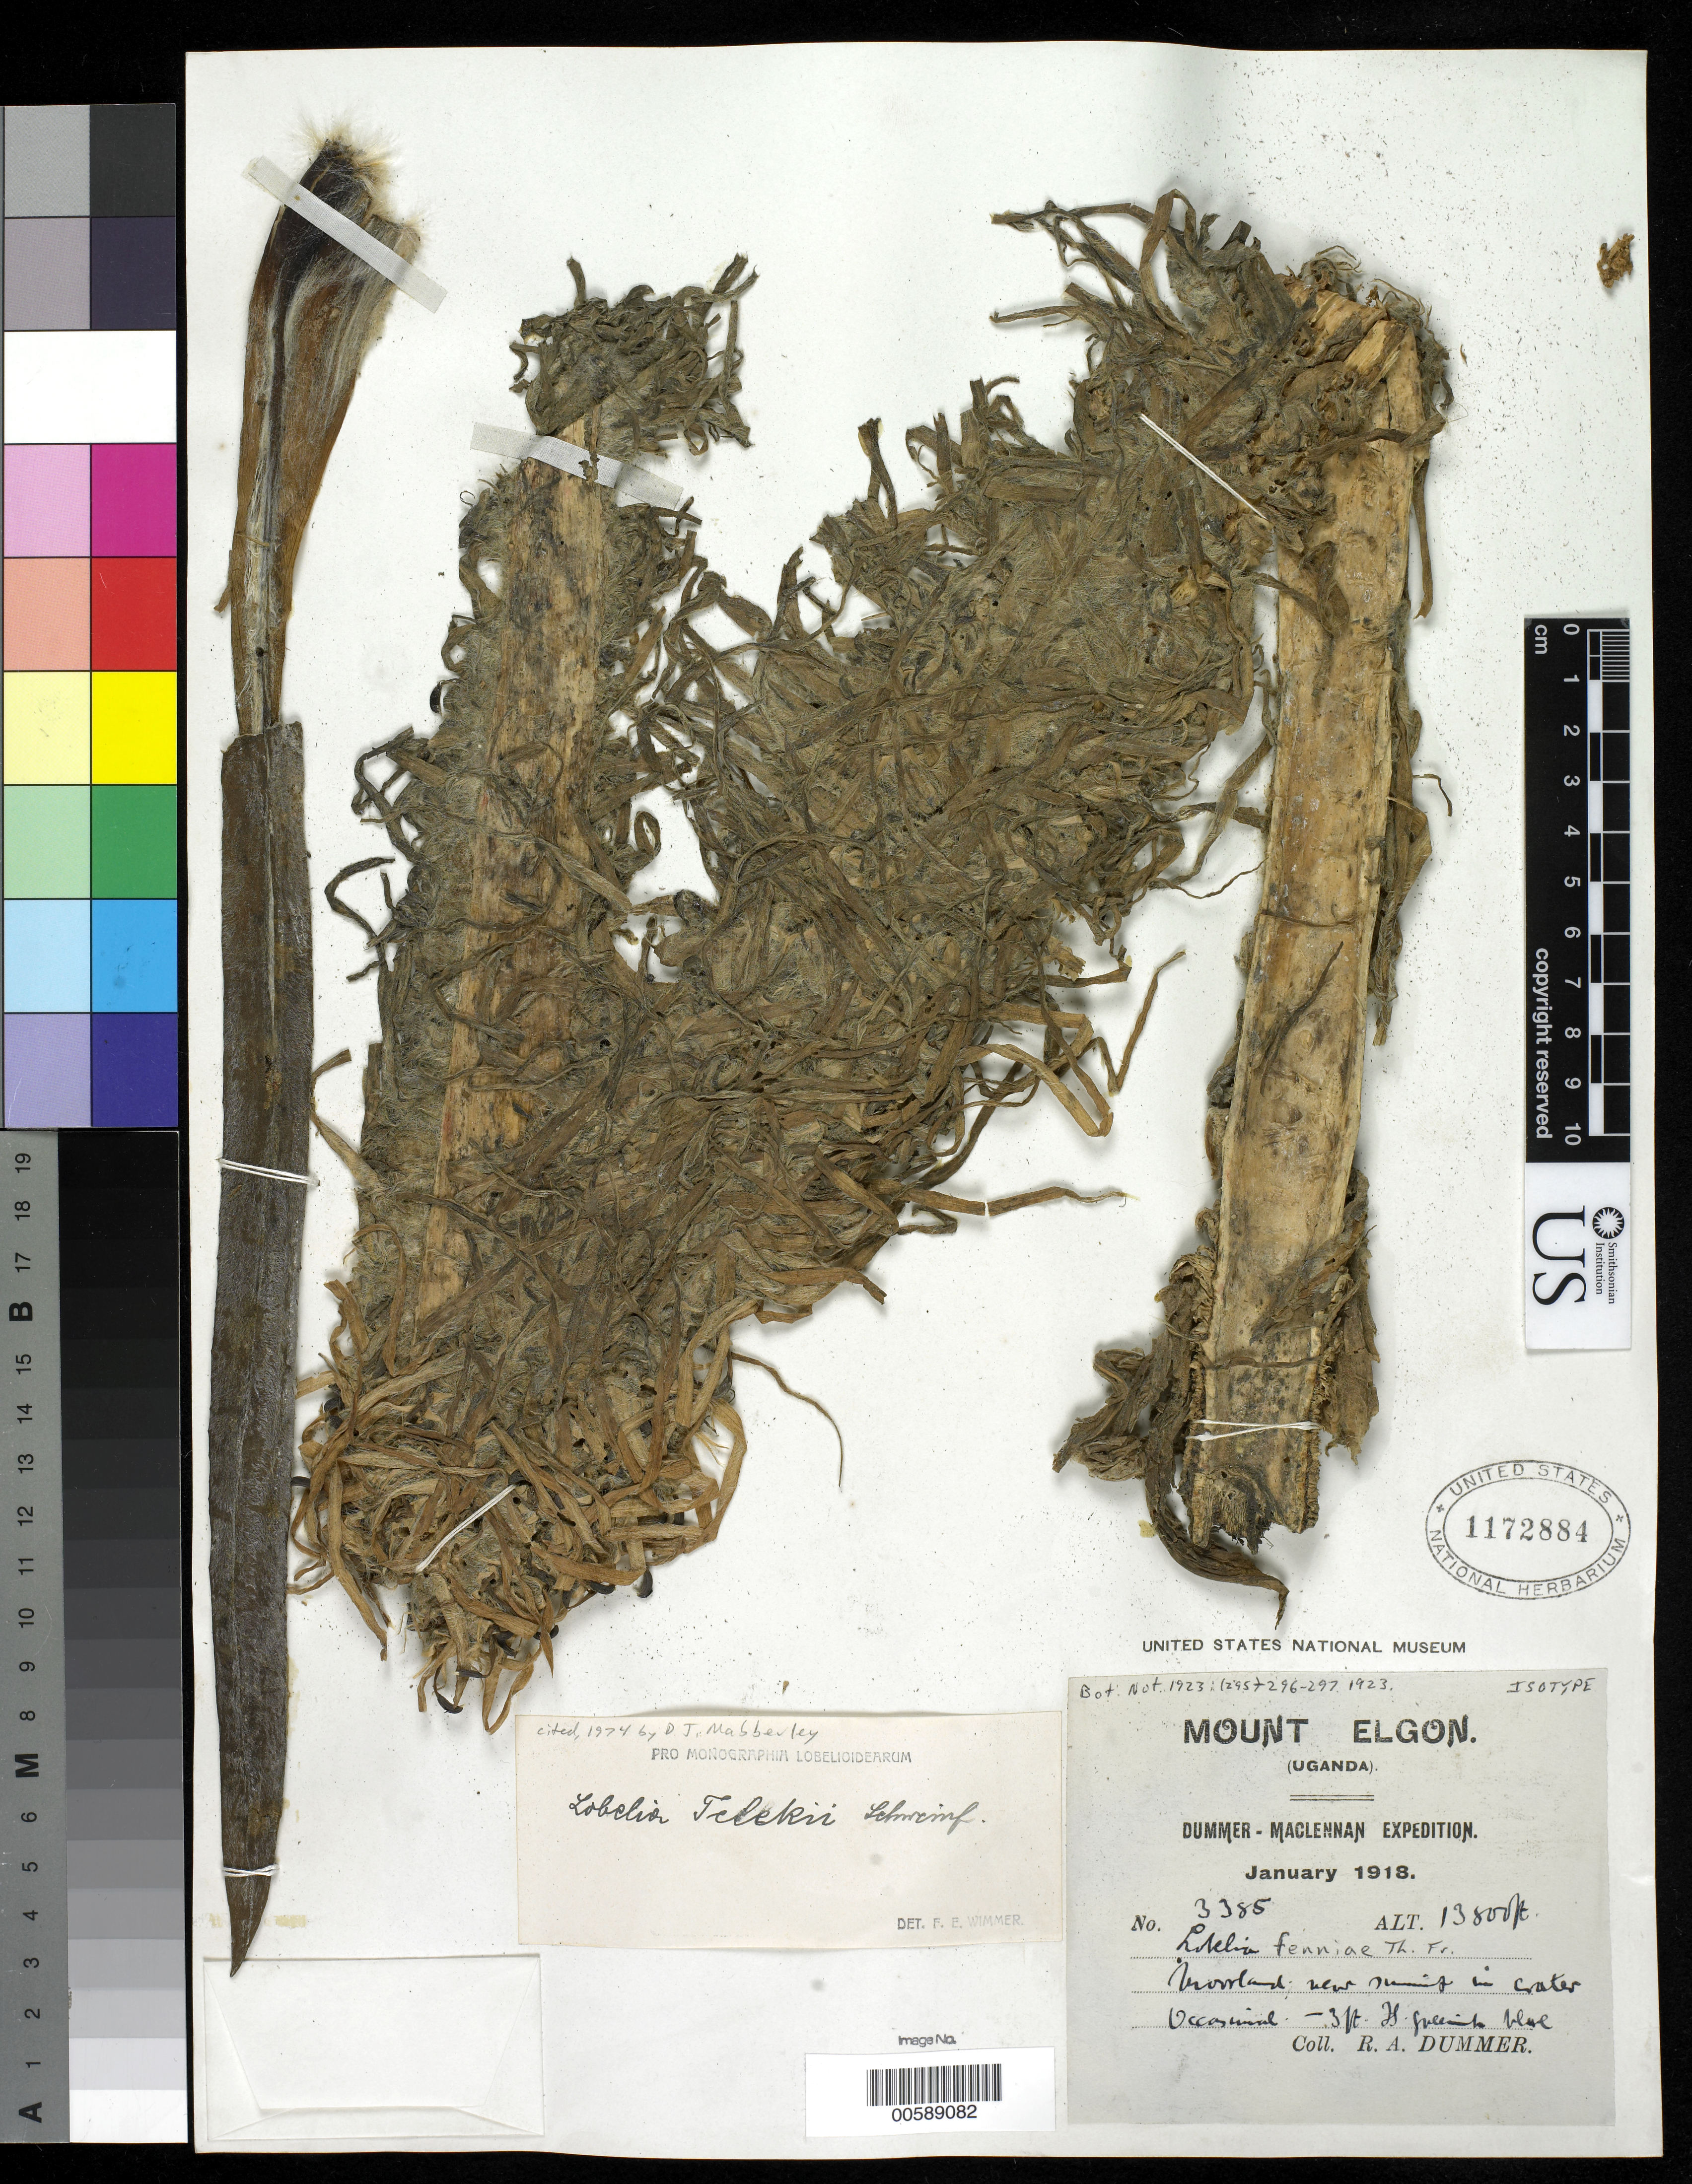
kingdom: Plantae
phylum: Tracheophyta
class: Magnoliopsida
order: Asterales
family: Campanulaceae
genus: Lobelia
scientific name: Lobelia fenniae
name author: T.C.E. Fr.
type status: Isotype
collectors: R. Dümmer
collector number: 3385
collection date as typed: Jan 1918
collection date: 1918-01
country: Uganda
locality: Mount Elgon, Moorland, new summit in crater.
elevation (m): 4206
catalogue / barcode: US 1172884